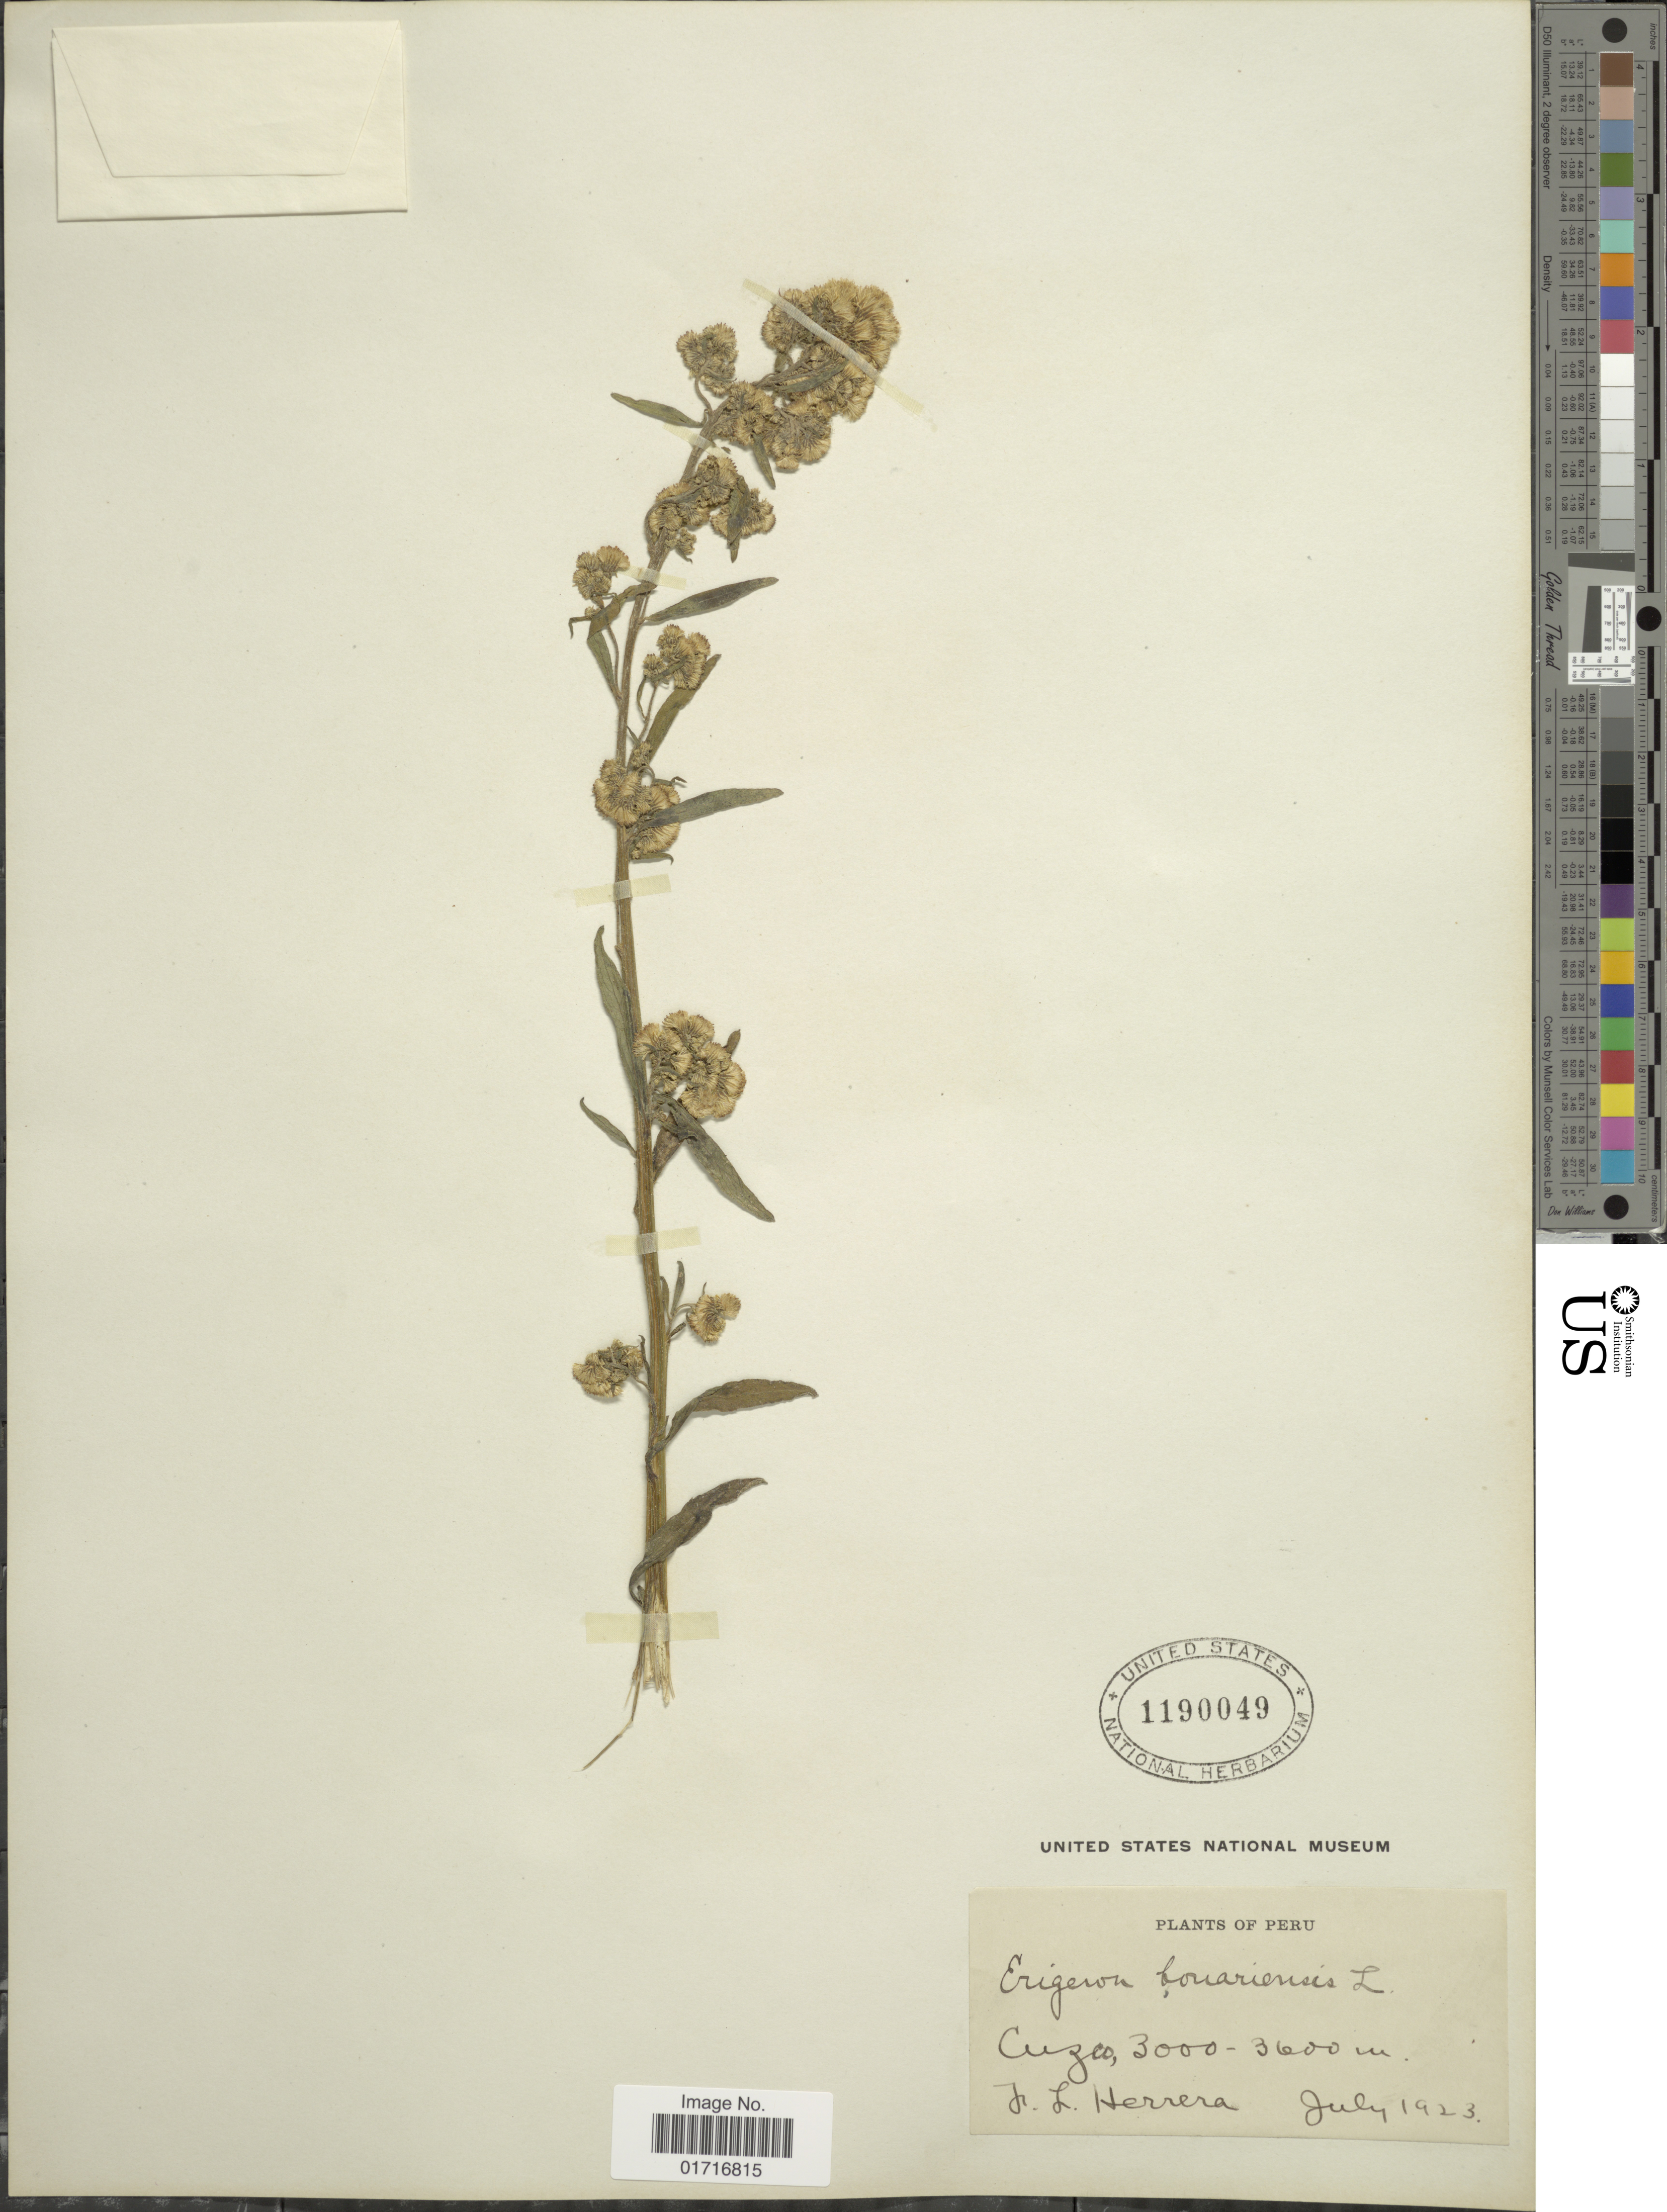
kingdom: Plantae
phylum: Tracheophyta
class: Magnoliopsida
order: Asterales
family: Asteraceae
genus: Conyza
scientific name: Conyza bonariensis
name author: (L.) Cronq.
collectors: F. L. Herrera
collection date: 1923-07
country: Peru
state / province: Cusco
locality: Cuzco.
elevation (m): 3000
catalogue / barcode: US 1190049